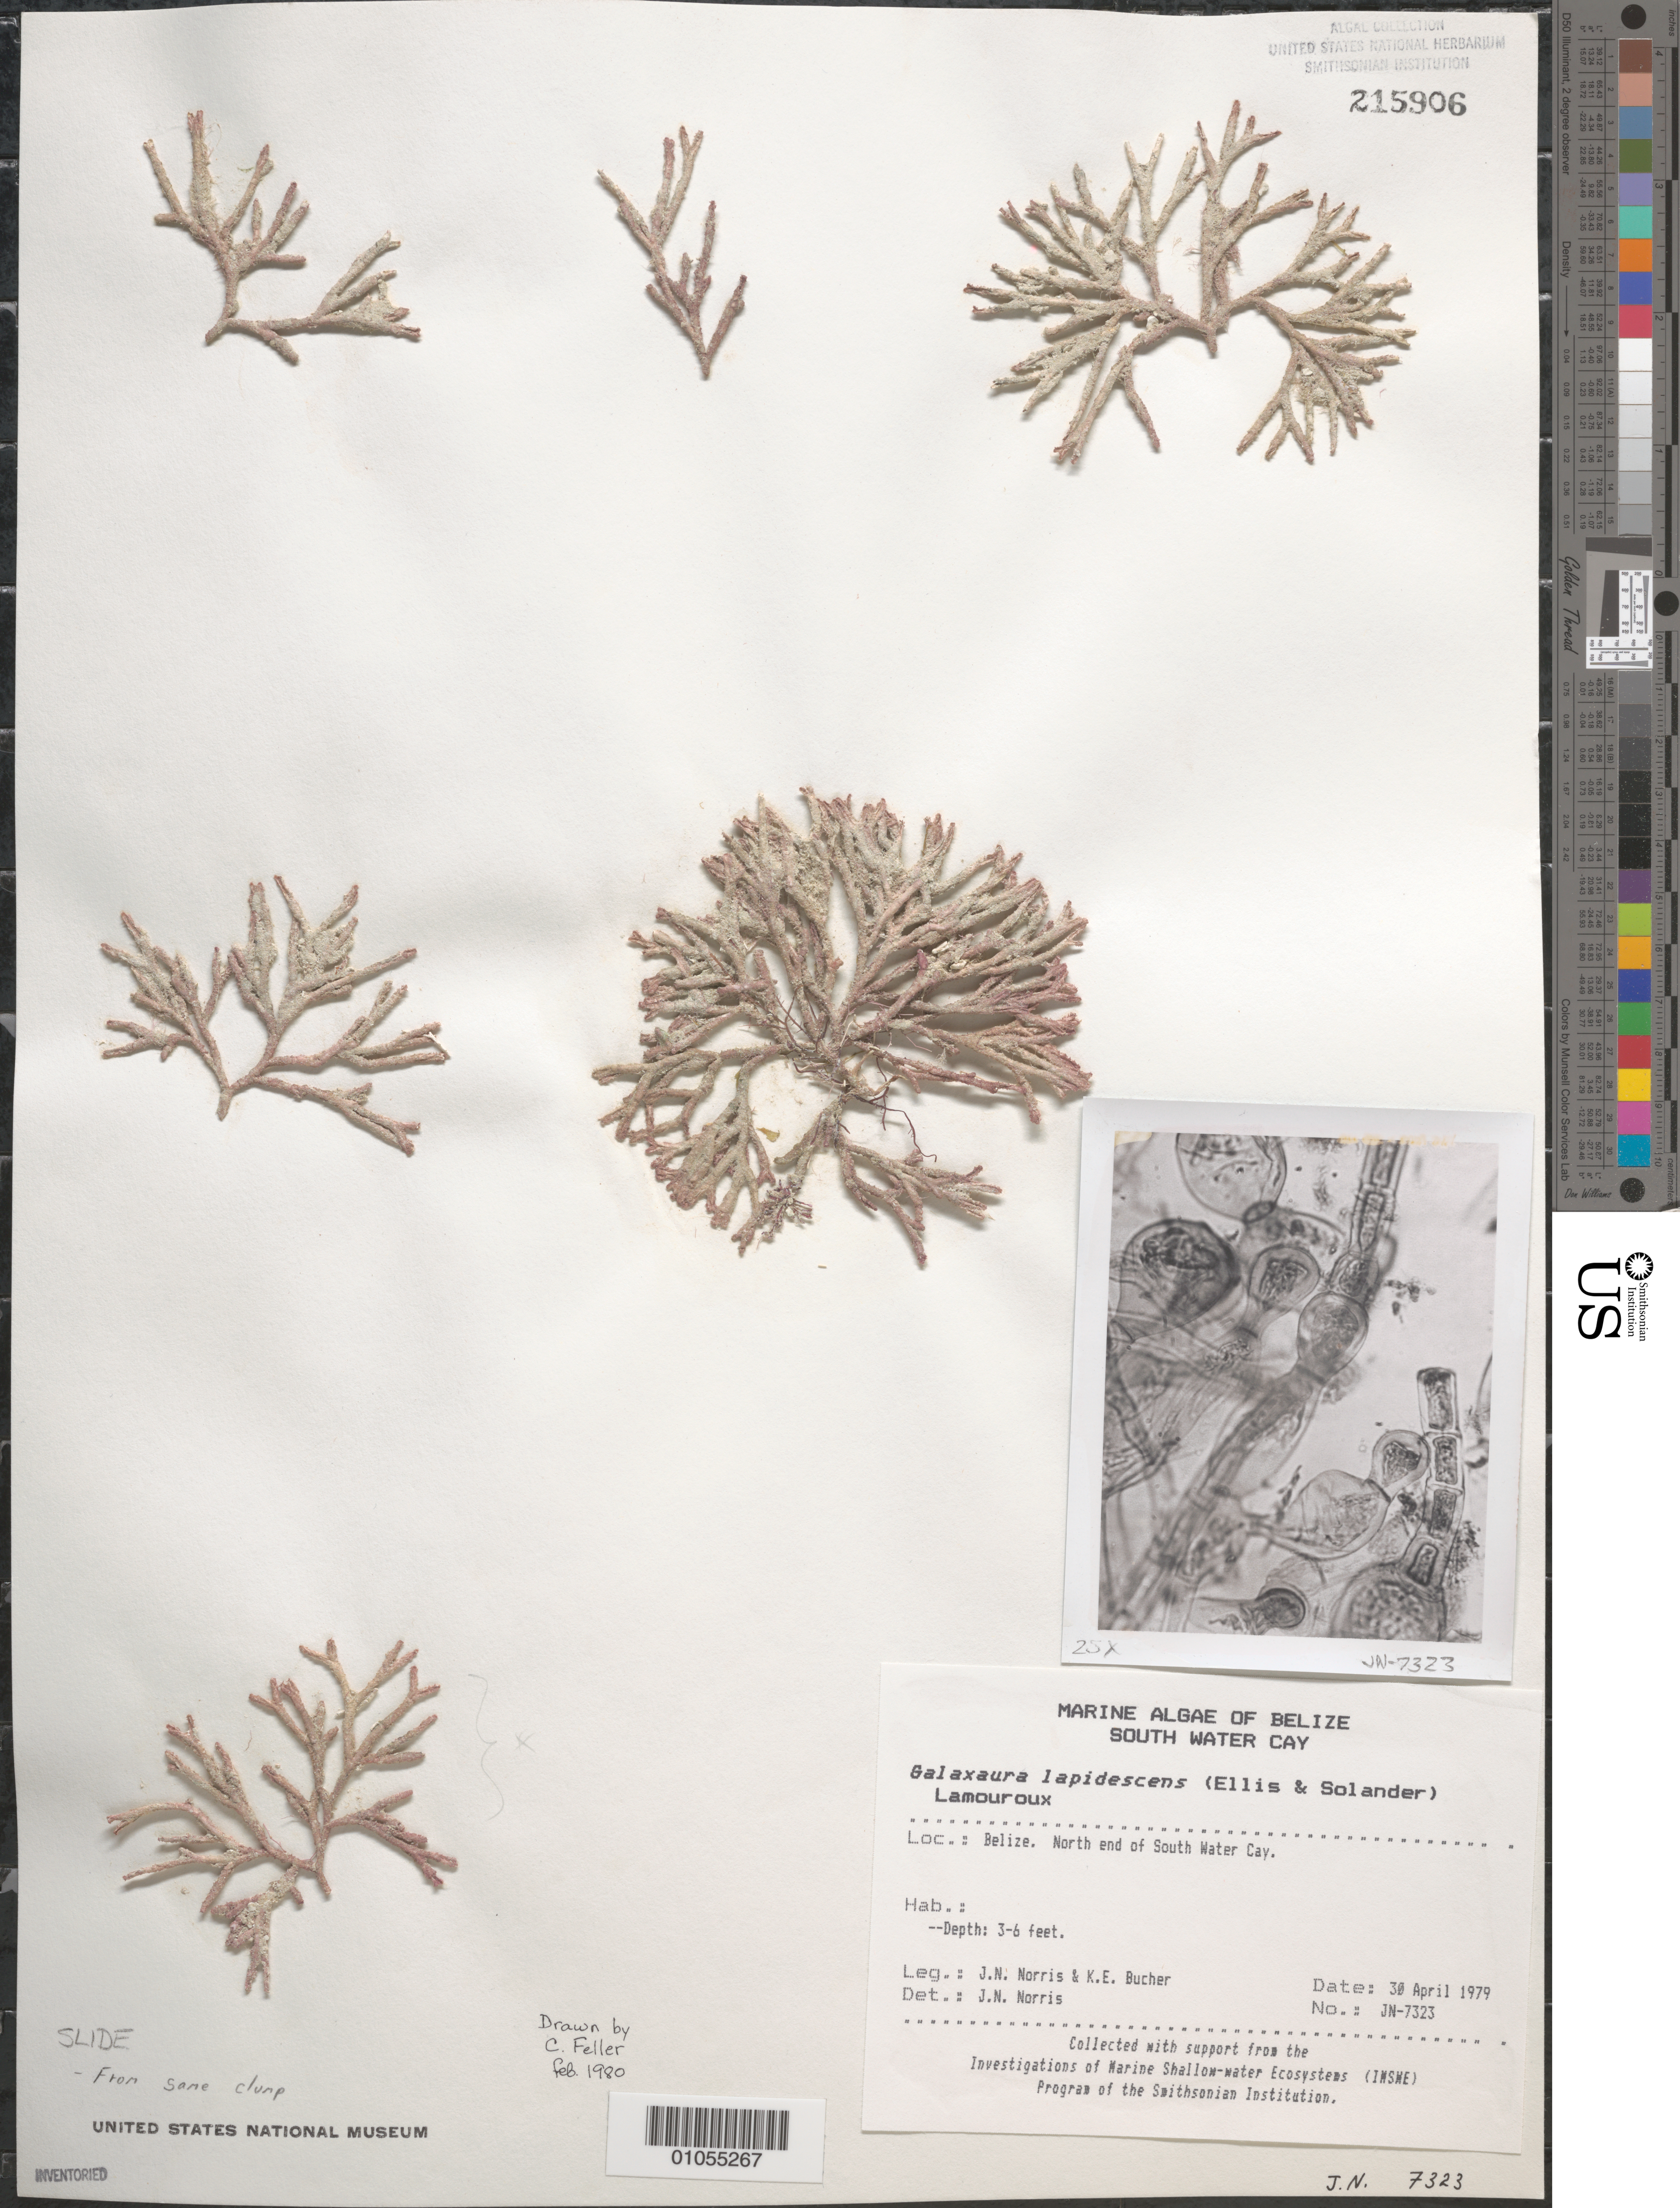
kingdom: Plantae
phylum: Rhodophyta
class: Florideophyceae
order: Nemaliales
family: Galaxauraceae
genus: Galaxaura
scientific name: Galaxaura rugosa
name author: (Ellis & Sol.) J.V.Lamouroux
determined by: Algae name updating Project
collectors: J. N. Norris & K. E. Bucher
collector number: JN-7323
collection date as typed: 30 Apr 1979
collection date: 1979-04-30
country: Belize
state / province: Stann Creek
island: South Water Cay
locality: North end of the cay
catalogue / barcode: US 215906